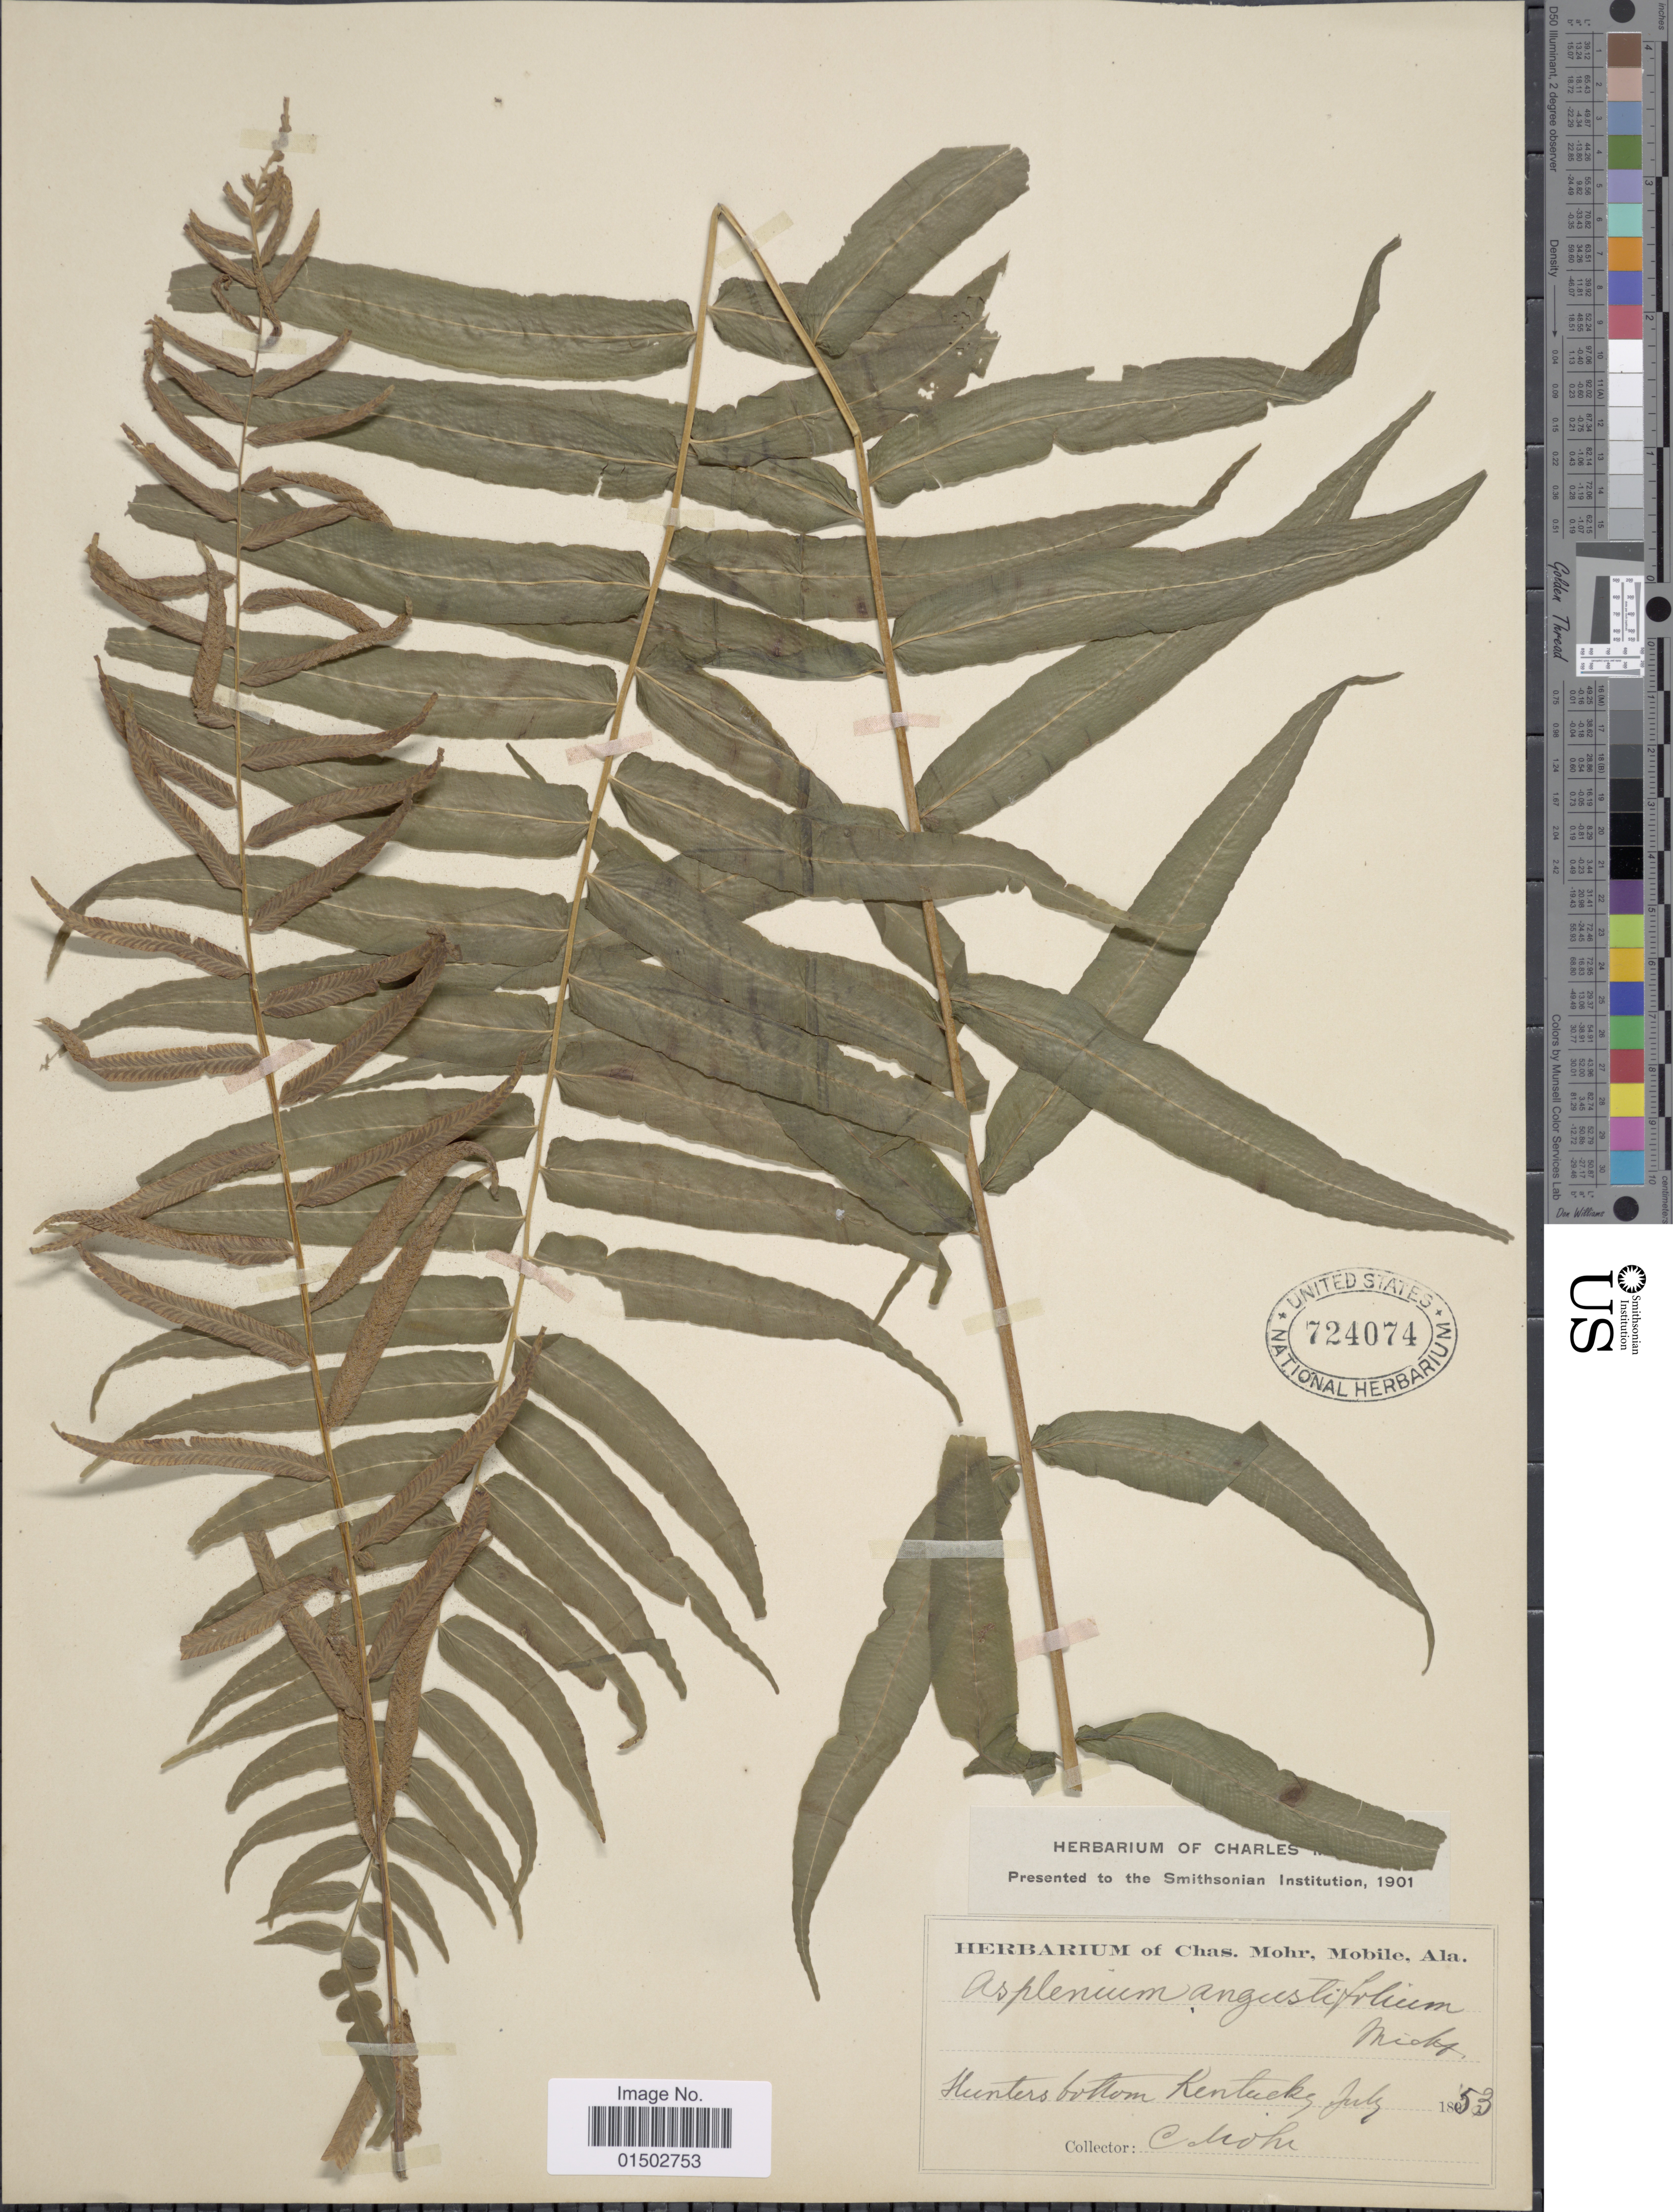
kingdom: Plantae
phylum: Tracheophyta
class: Polypodiopsida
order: Polypodiales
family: Diplaziopsidaceae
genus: Homalosorus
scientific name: Homalosorus pycnocarpos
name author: (Spreng.) Pic. Serm.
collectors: C. T. Mohr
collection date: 1853-07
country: United States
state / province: Kentucky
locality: Hunters bottom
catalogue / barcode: US 724074